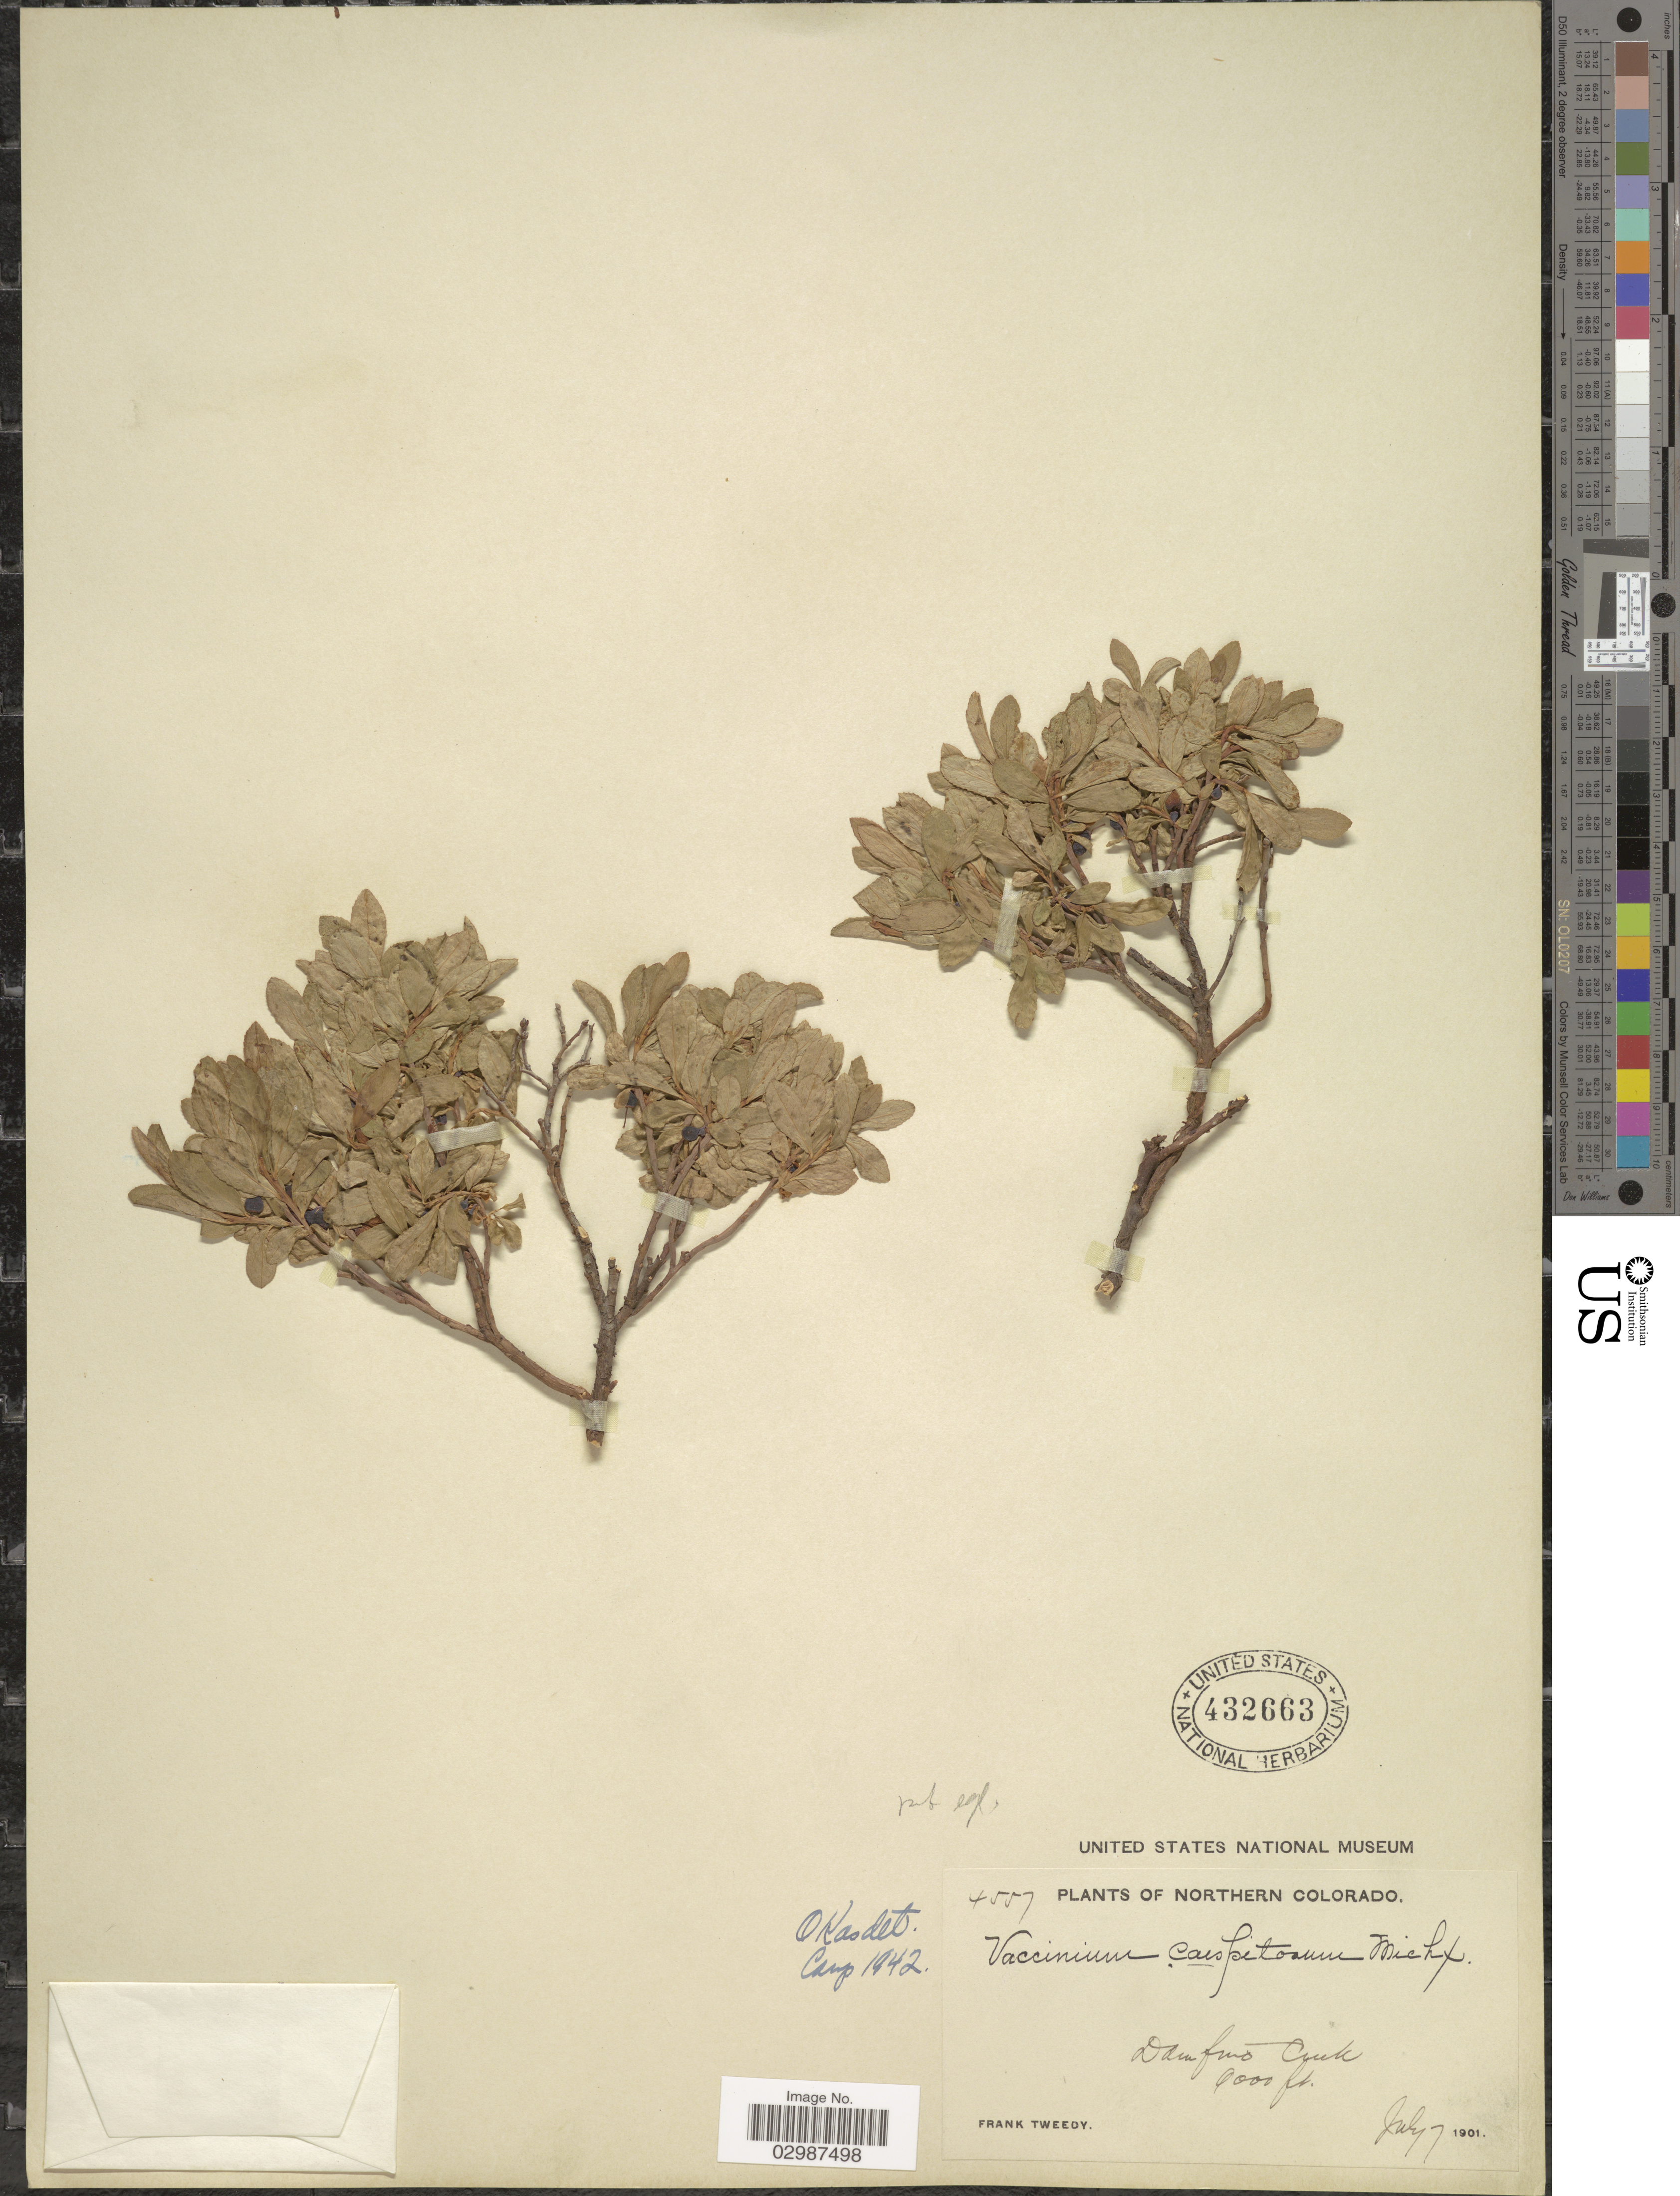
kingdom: Plantae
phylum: Tracheophyta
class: Magnoliopsida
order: Ericales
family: Ericaceae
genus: Vaccinium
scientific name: Vaccinium caespitosum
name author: Michx.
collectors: F. Tweedy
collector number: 4557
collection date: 1901-07-07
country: United States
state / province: Colorado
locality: Northern Colorado. Damfund Creek.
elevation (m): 1829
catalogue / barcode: US 432663